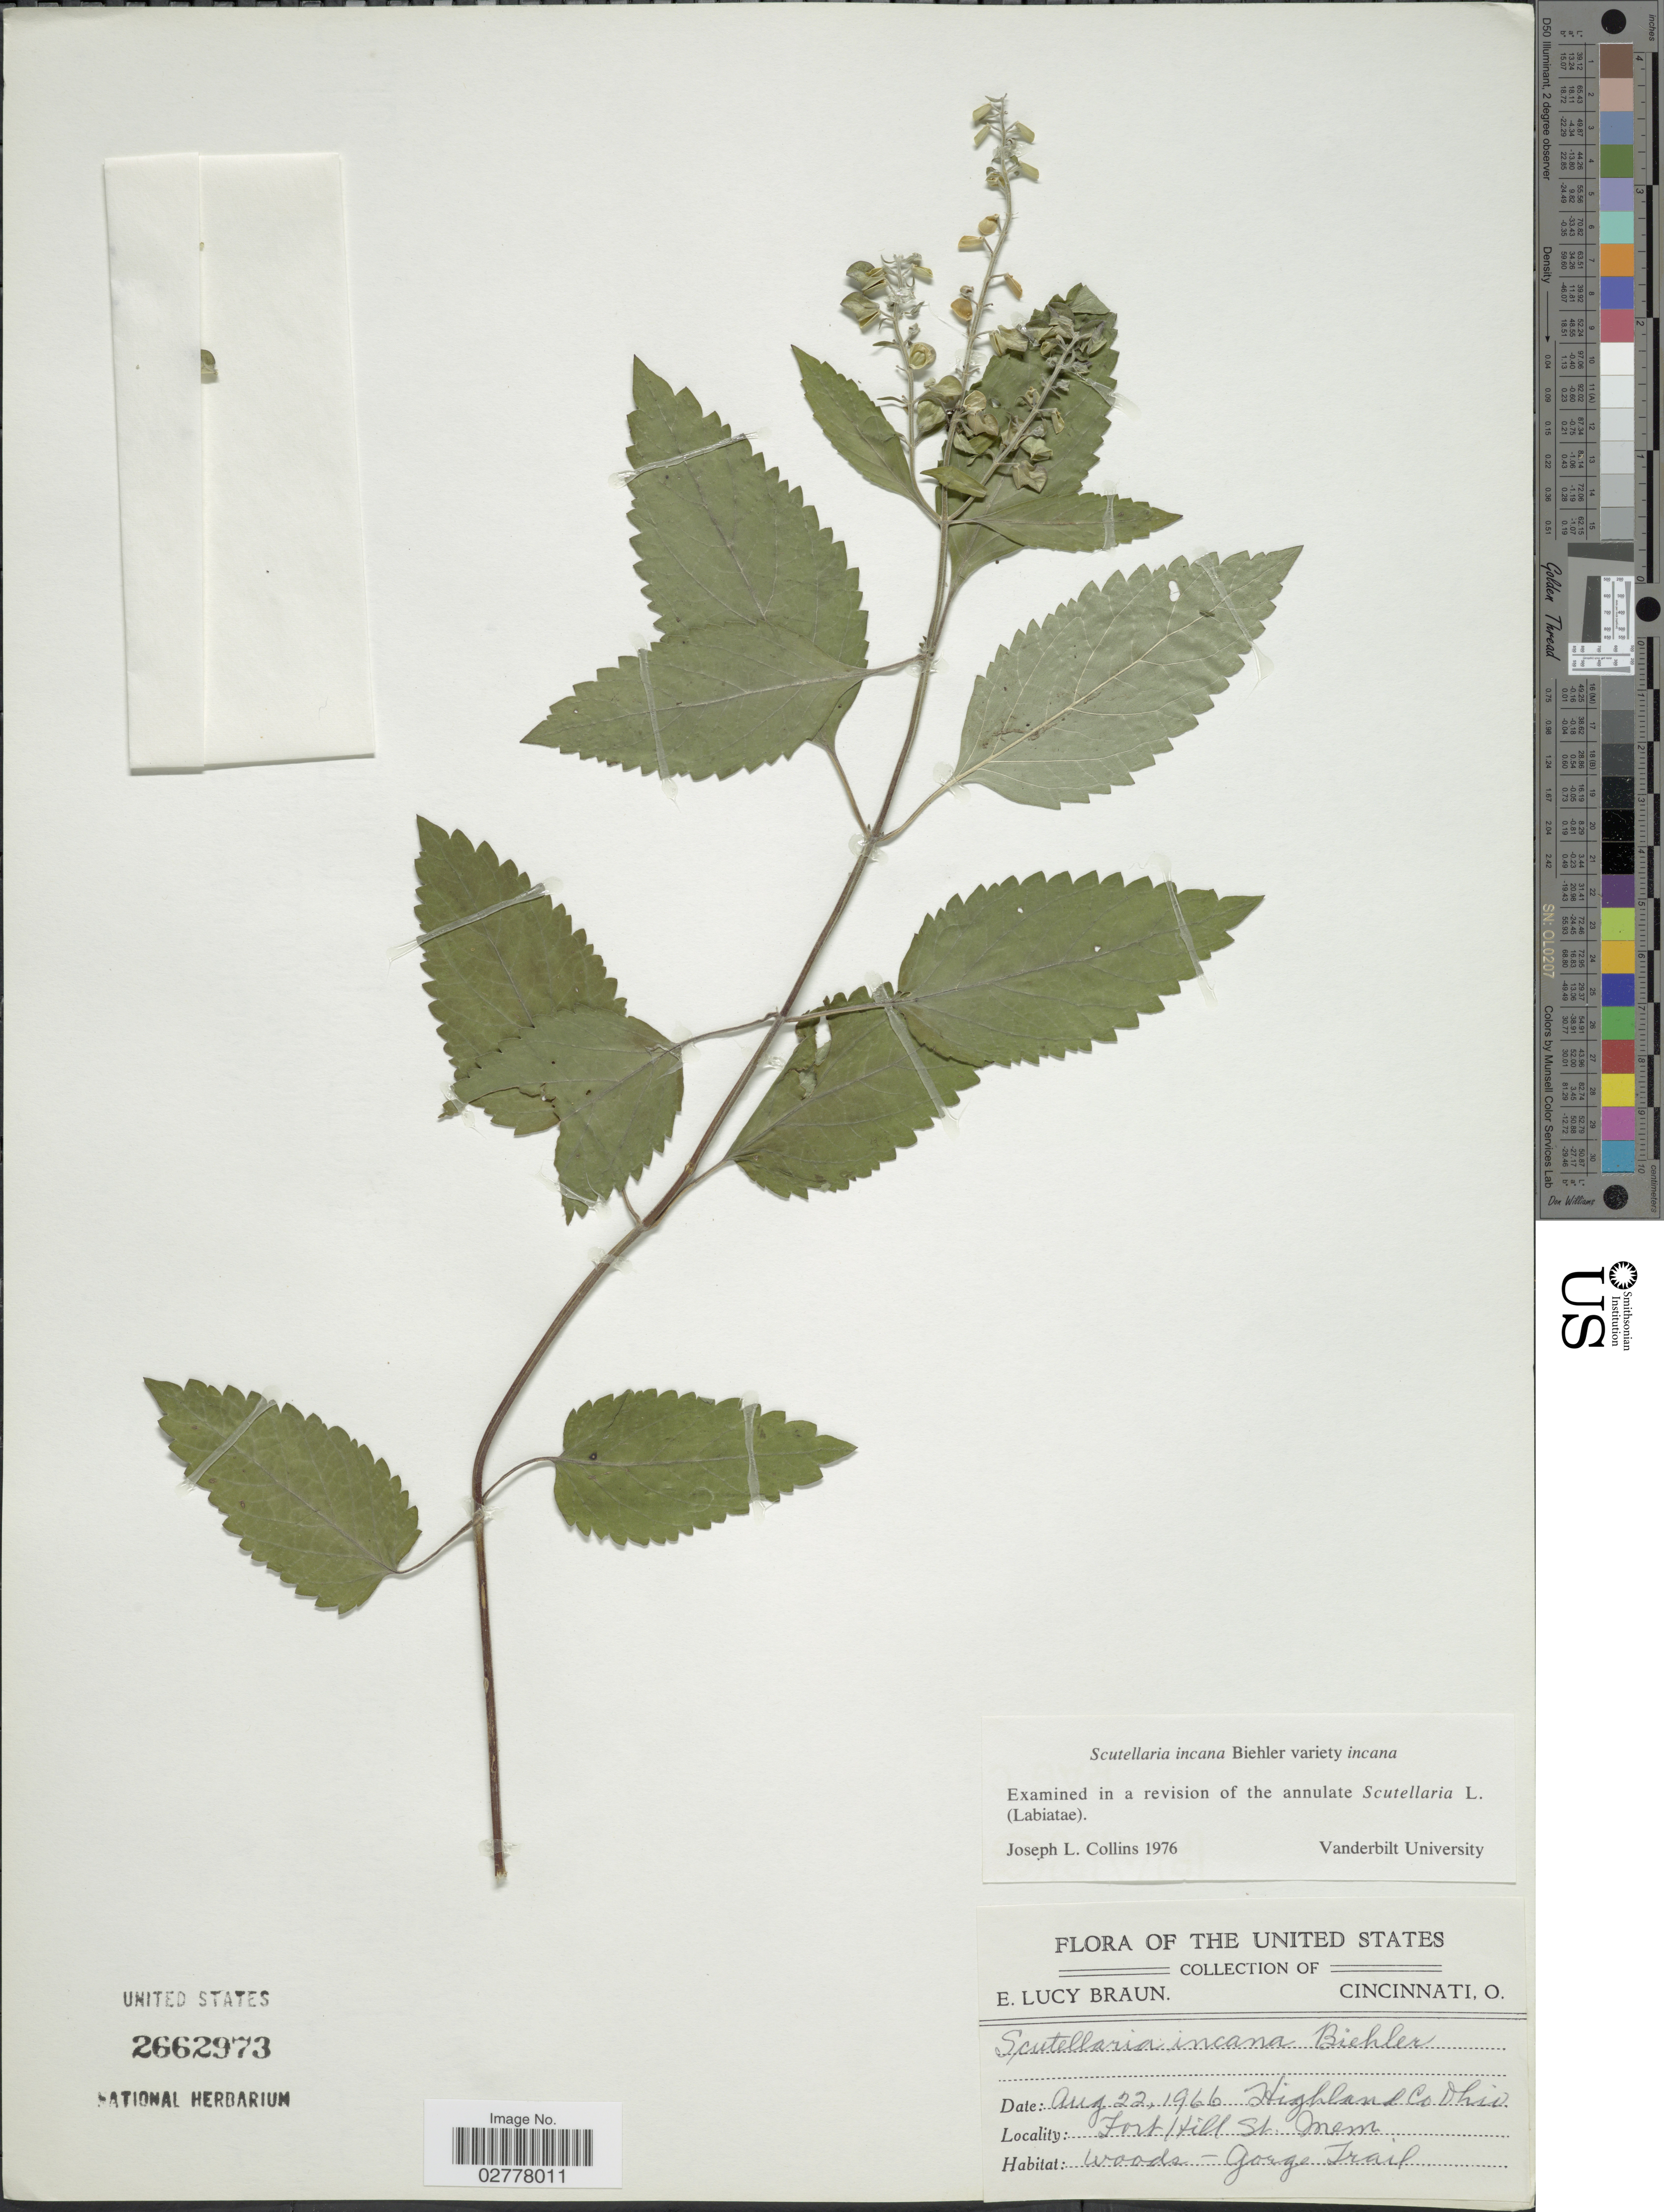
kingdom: Plantae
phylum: Tracheophyta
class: Magnoliopsida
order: Lamiales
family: Lamiaceae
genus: Scutellaria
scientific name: Scutellaria incana var. incana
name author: Biehler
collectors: E. L. Braun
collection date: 1966-08-22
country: United States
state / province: Ohio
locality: Highland Co. Fort Hill St. Mem. Gorge Trail.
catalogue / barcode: US 2662973